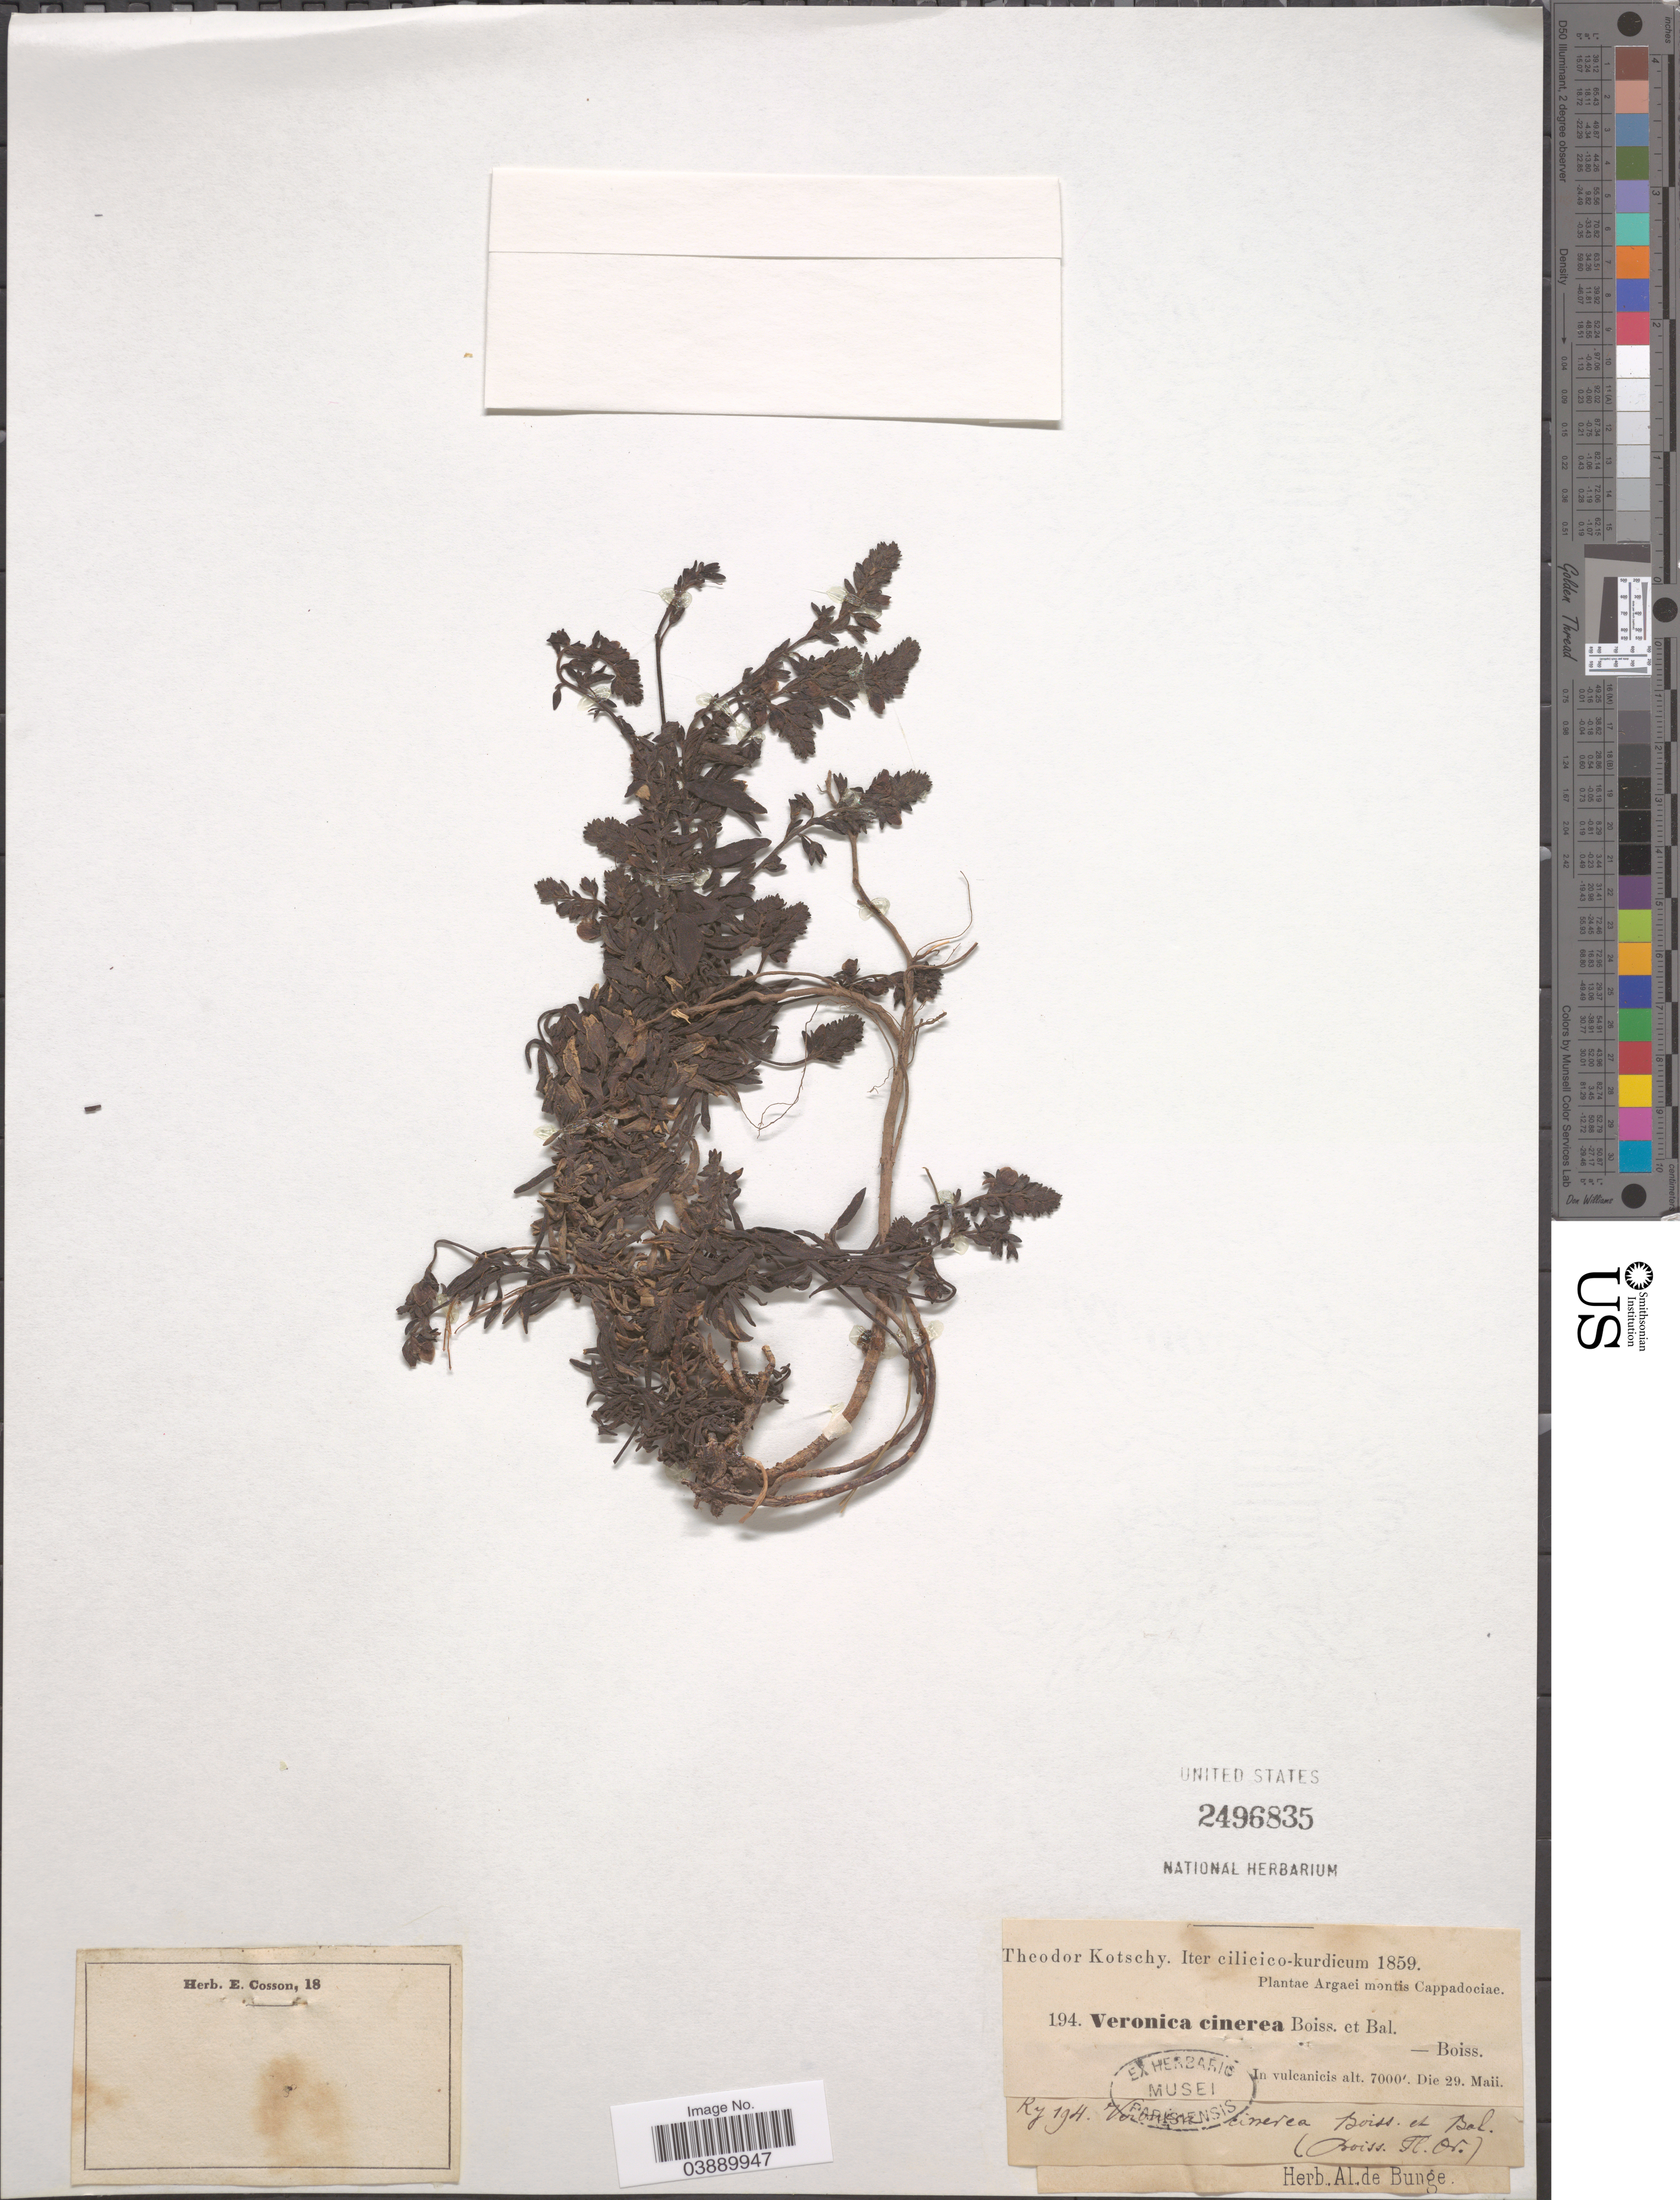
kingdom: Plantae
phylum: Tracheophyta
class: Magnoliopsida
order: Lamiales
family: Plantaginaceae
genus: Veronica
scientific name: Veronica cinerea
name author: Raf.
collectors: K. G. Kotschy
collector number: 194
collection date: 1859-05-29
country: Turkey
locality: Iter cilicio - kurdicum. In vulcanicis.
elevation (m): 2134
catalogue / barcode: US 2496835